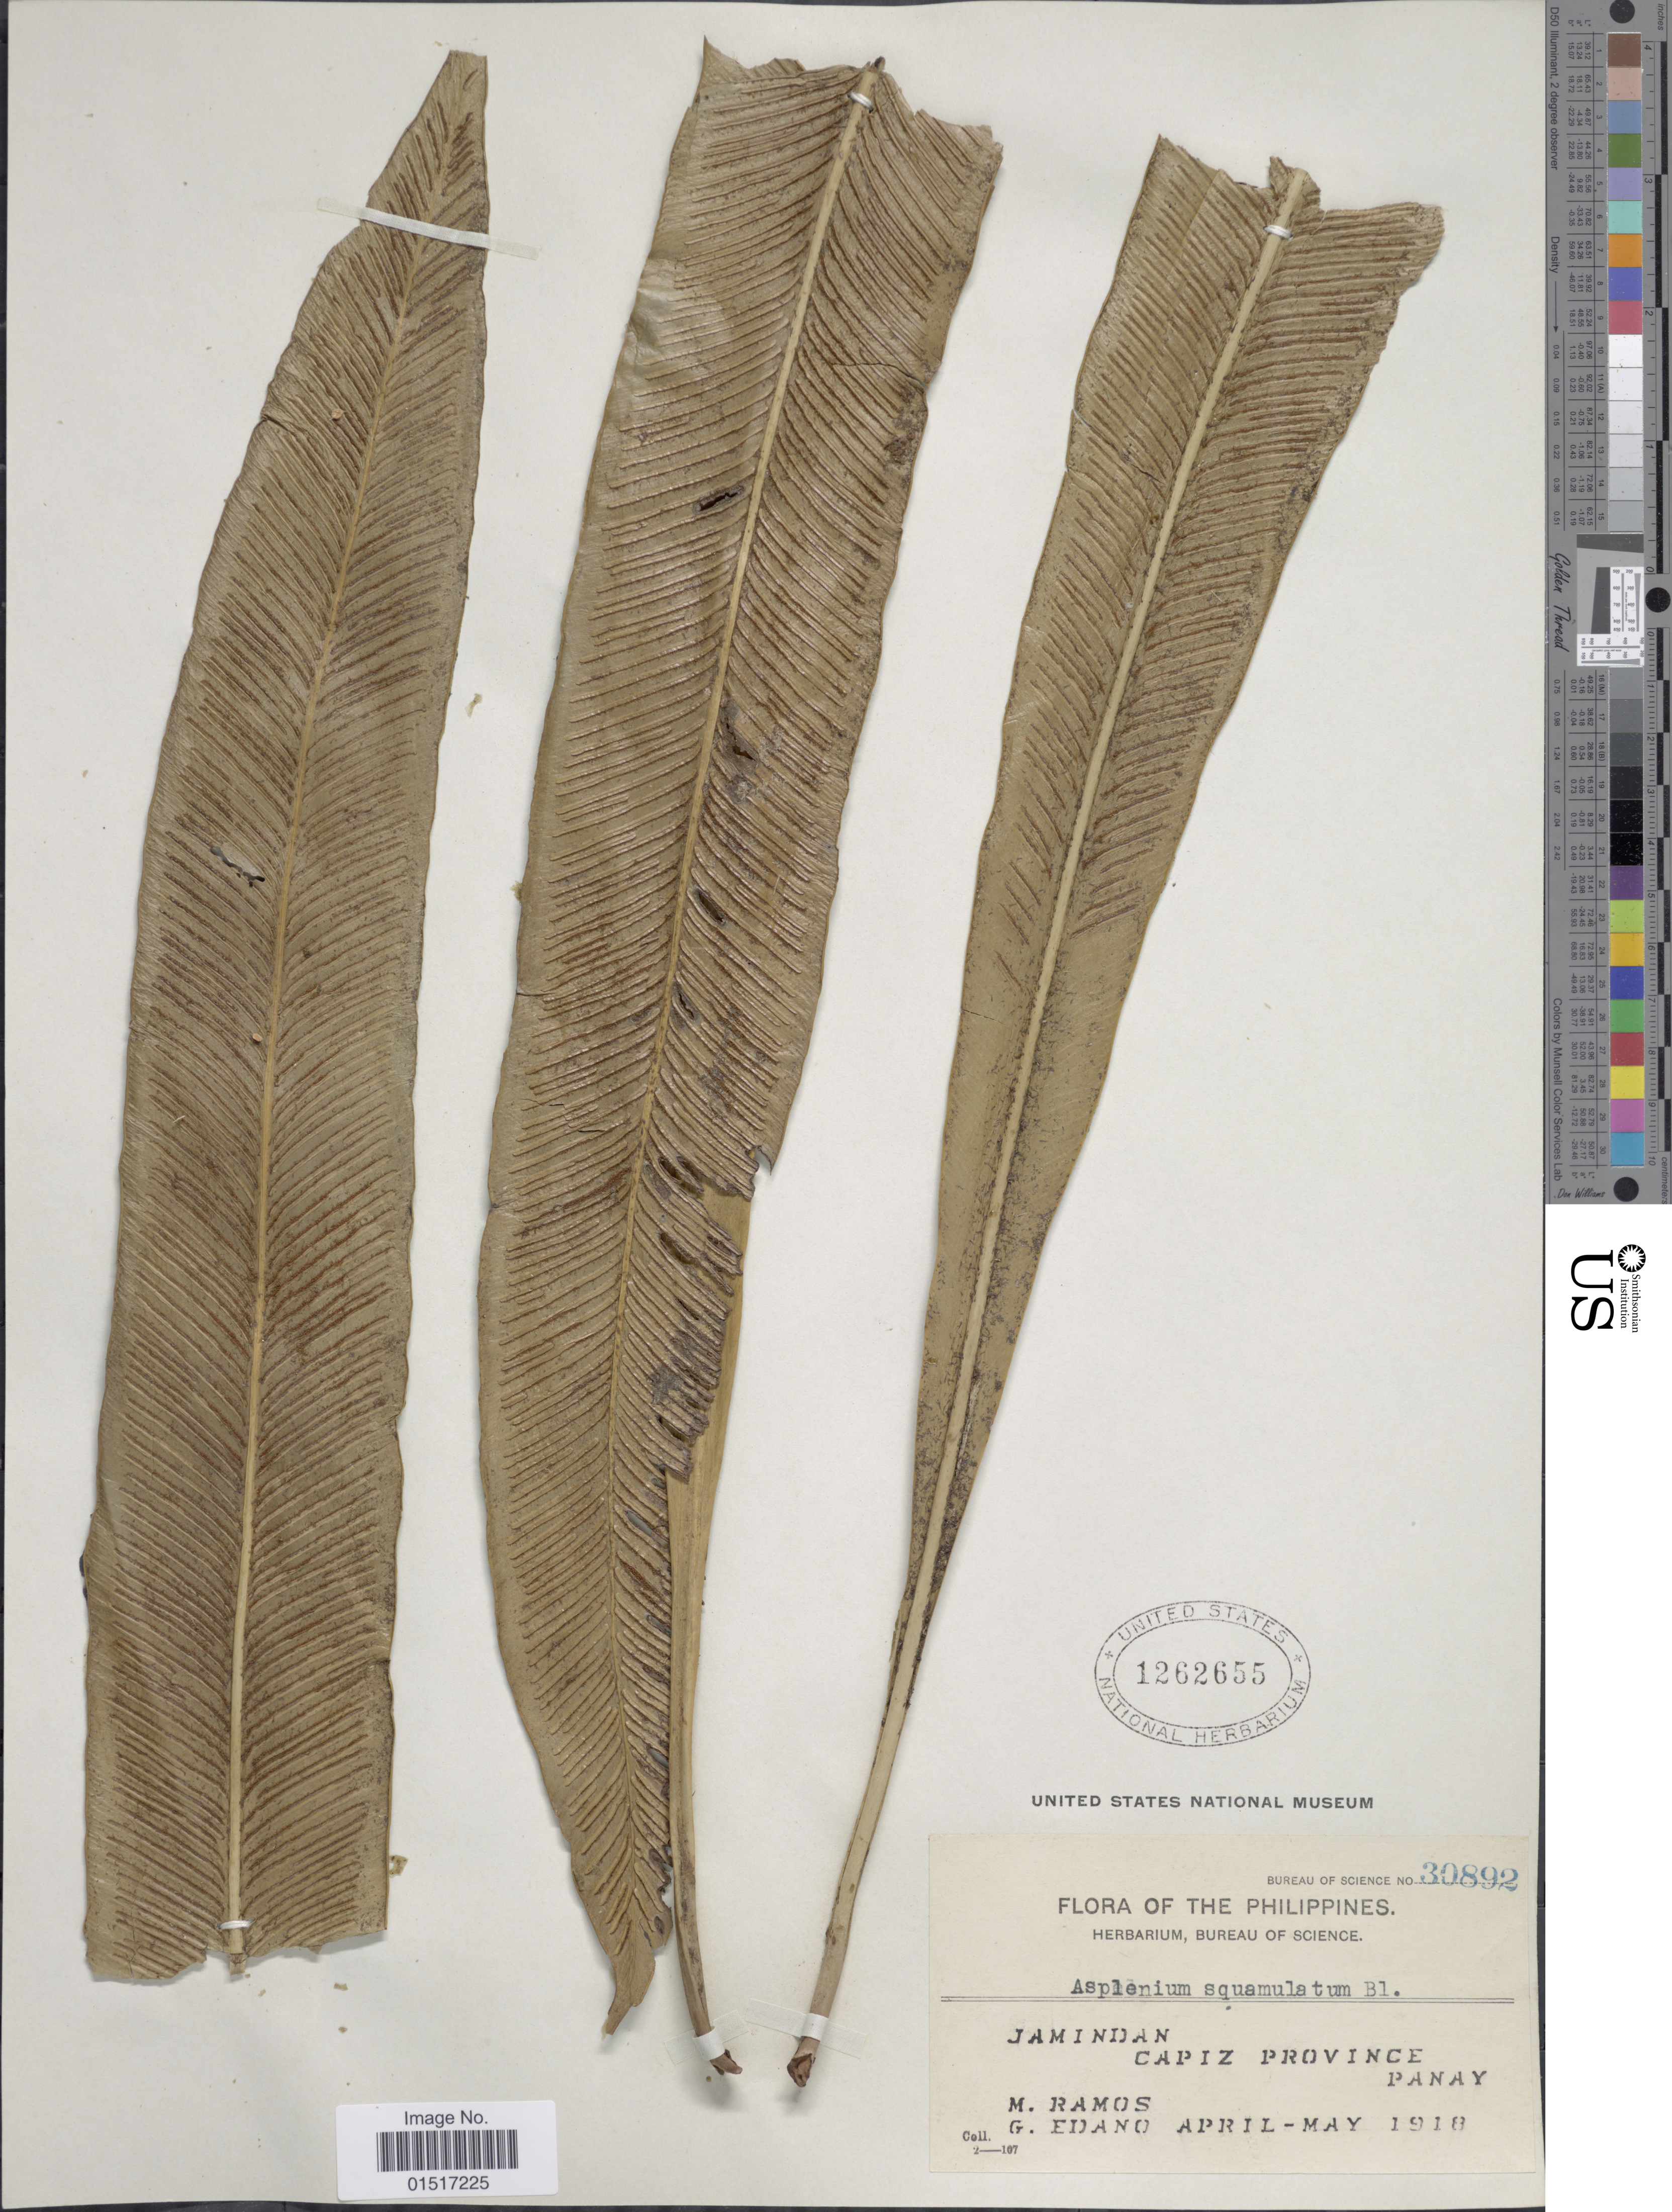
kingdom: Plantae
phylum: Tracheophyta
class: Polypodiopsida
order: Polypodiales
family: Aspleniaceae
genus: Asplenium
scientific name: Asplenium vittiforme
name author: Cav.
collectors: M. Ramos & G. Edaño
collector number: Bureau of Science 30892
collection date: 1918-04/1918-05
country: Philippines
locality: Jamindan. Capiz Province. Panay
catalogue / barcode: US 1262655